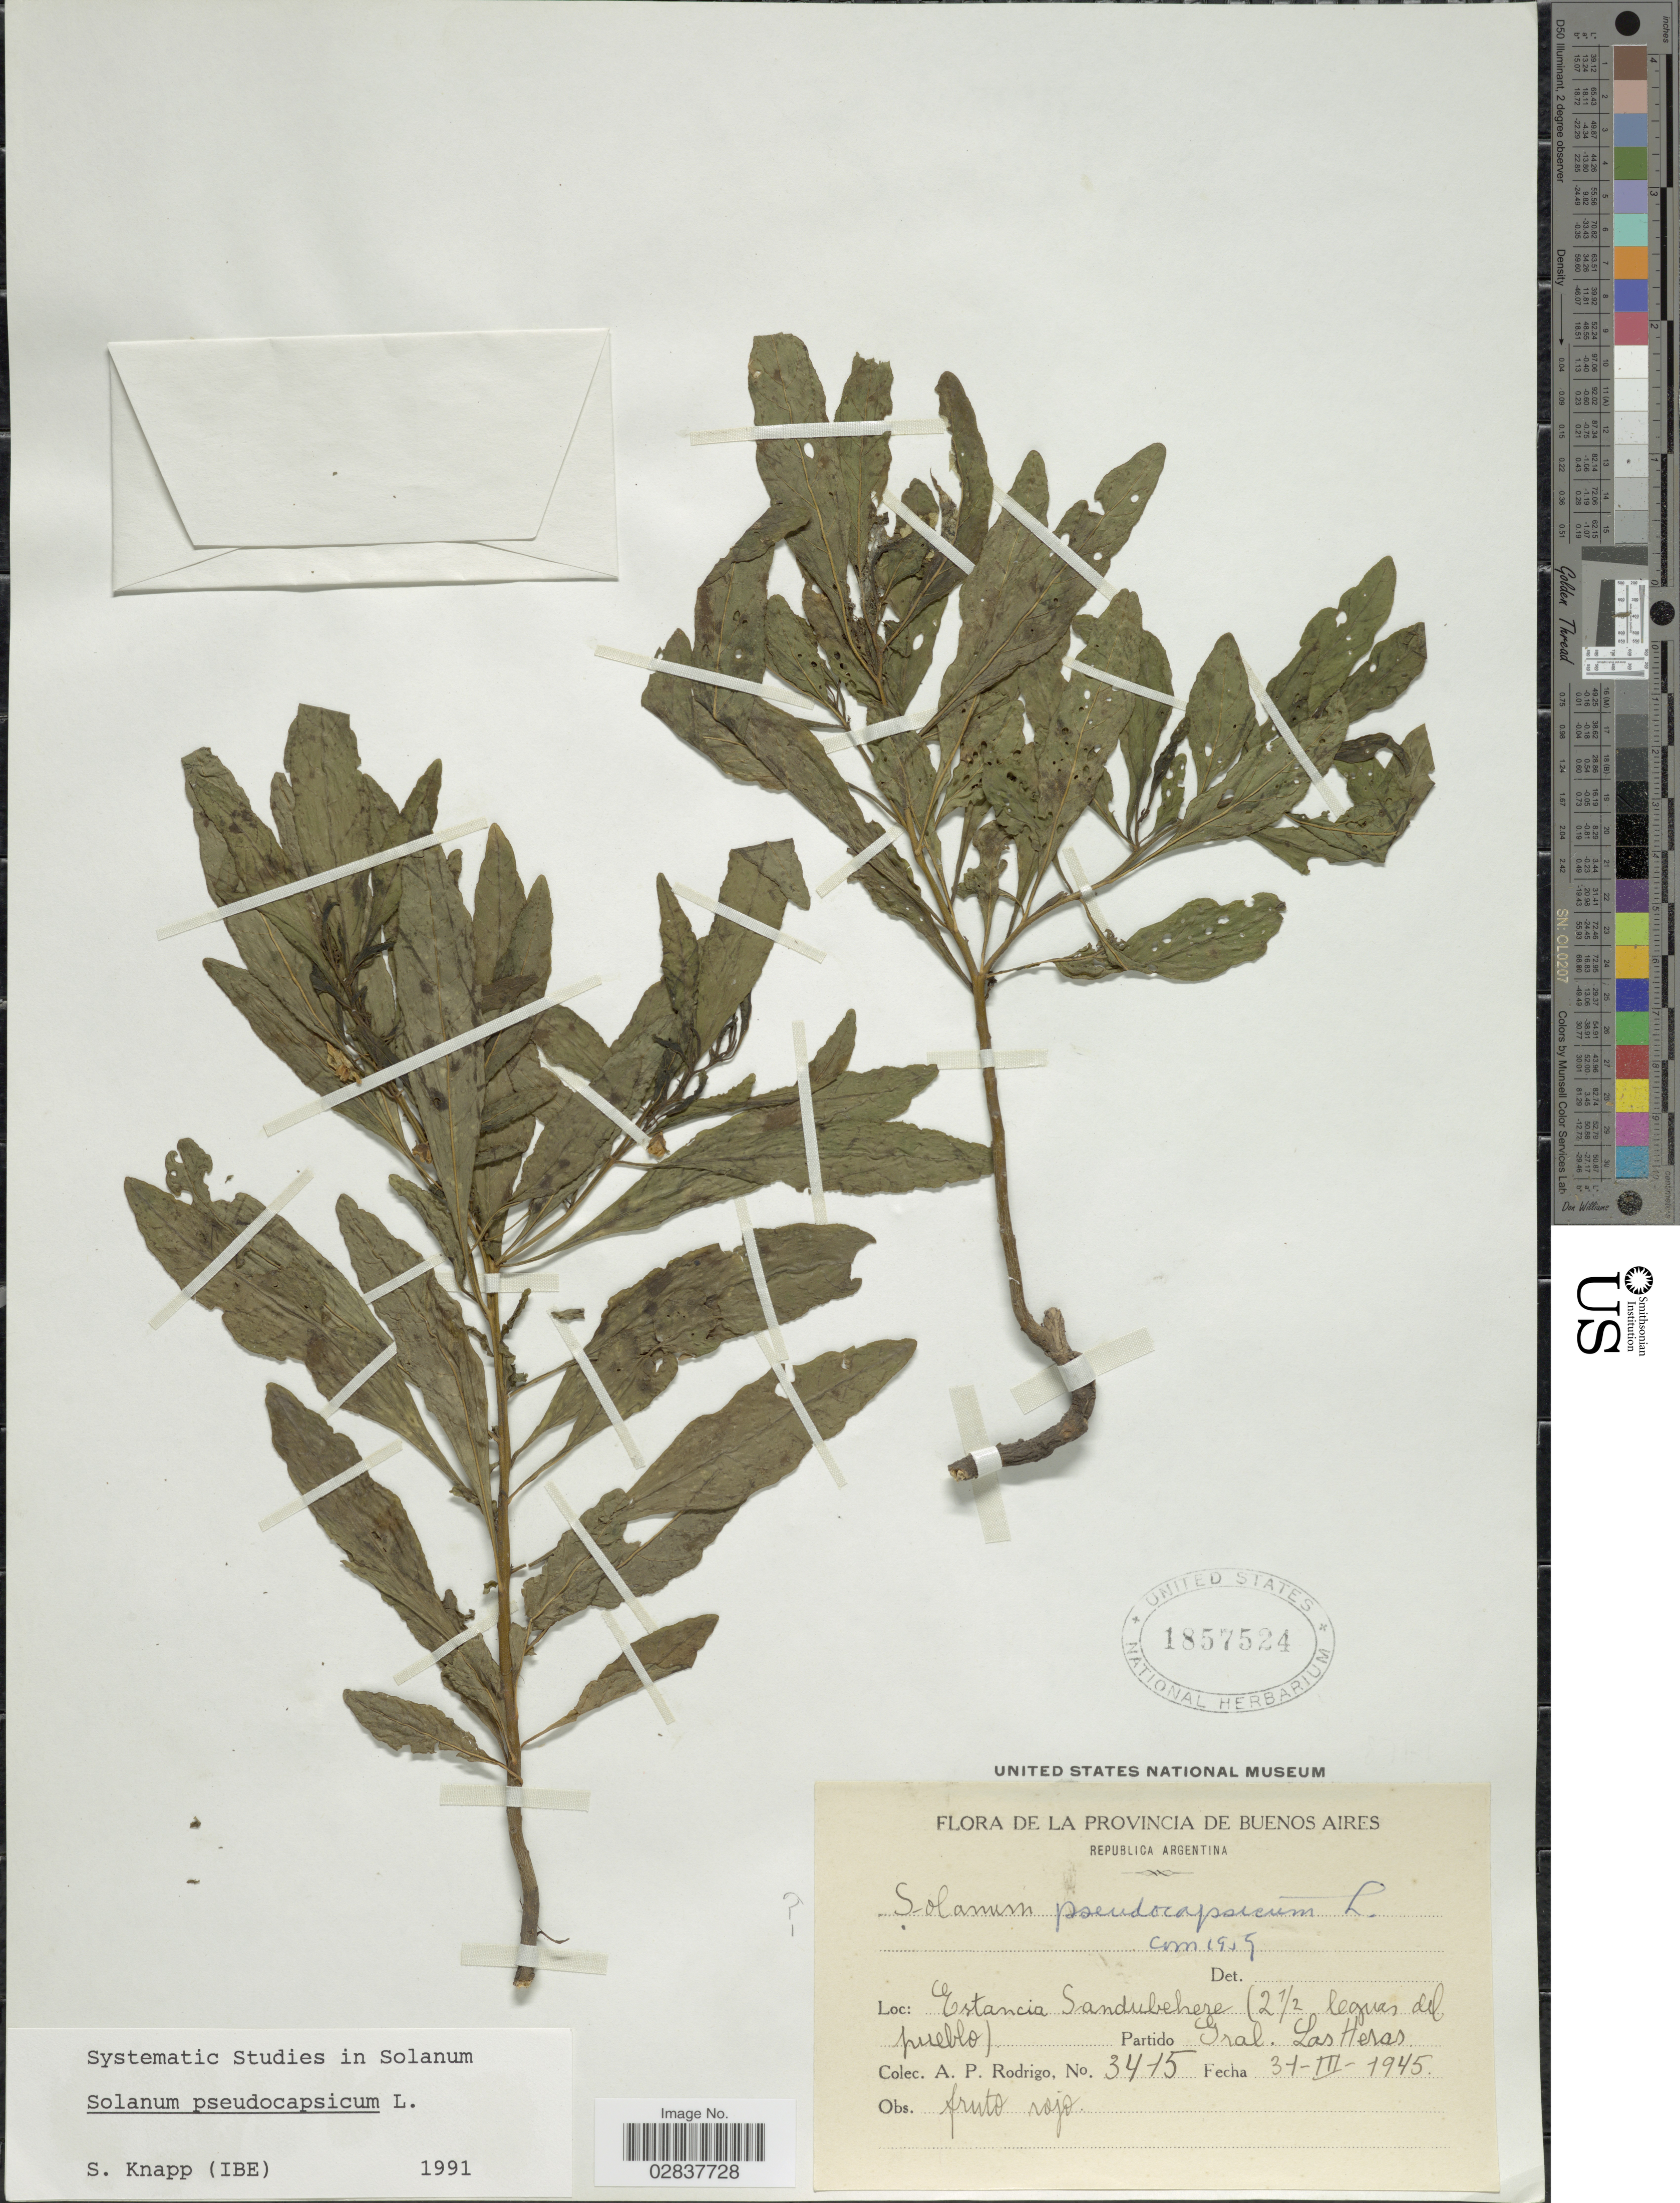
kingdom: Plantae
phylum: Tracheophyta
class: Magnoliopsida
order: Solanales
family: Solanaceae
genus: Solanum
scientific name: Solanum pseudocapsicum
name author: L.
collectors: A. Rodrigo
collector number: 3415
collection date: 1945-03-31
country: Argentina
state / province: Buenos Aires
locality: Estancia Sanduebehere (2½ leguas del pueblo), Partido Gral. Heras.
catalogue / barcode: US 1857524